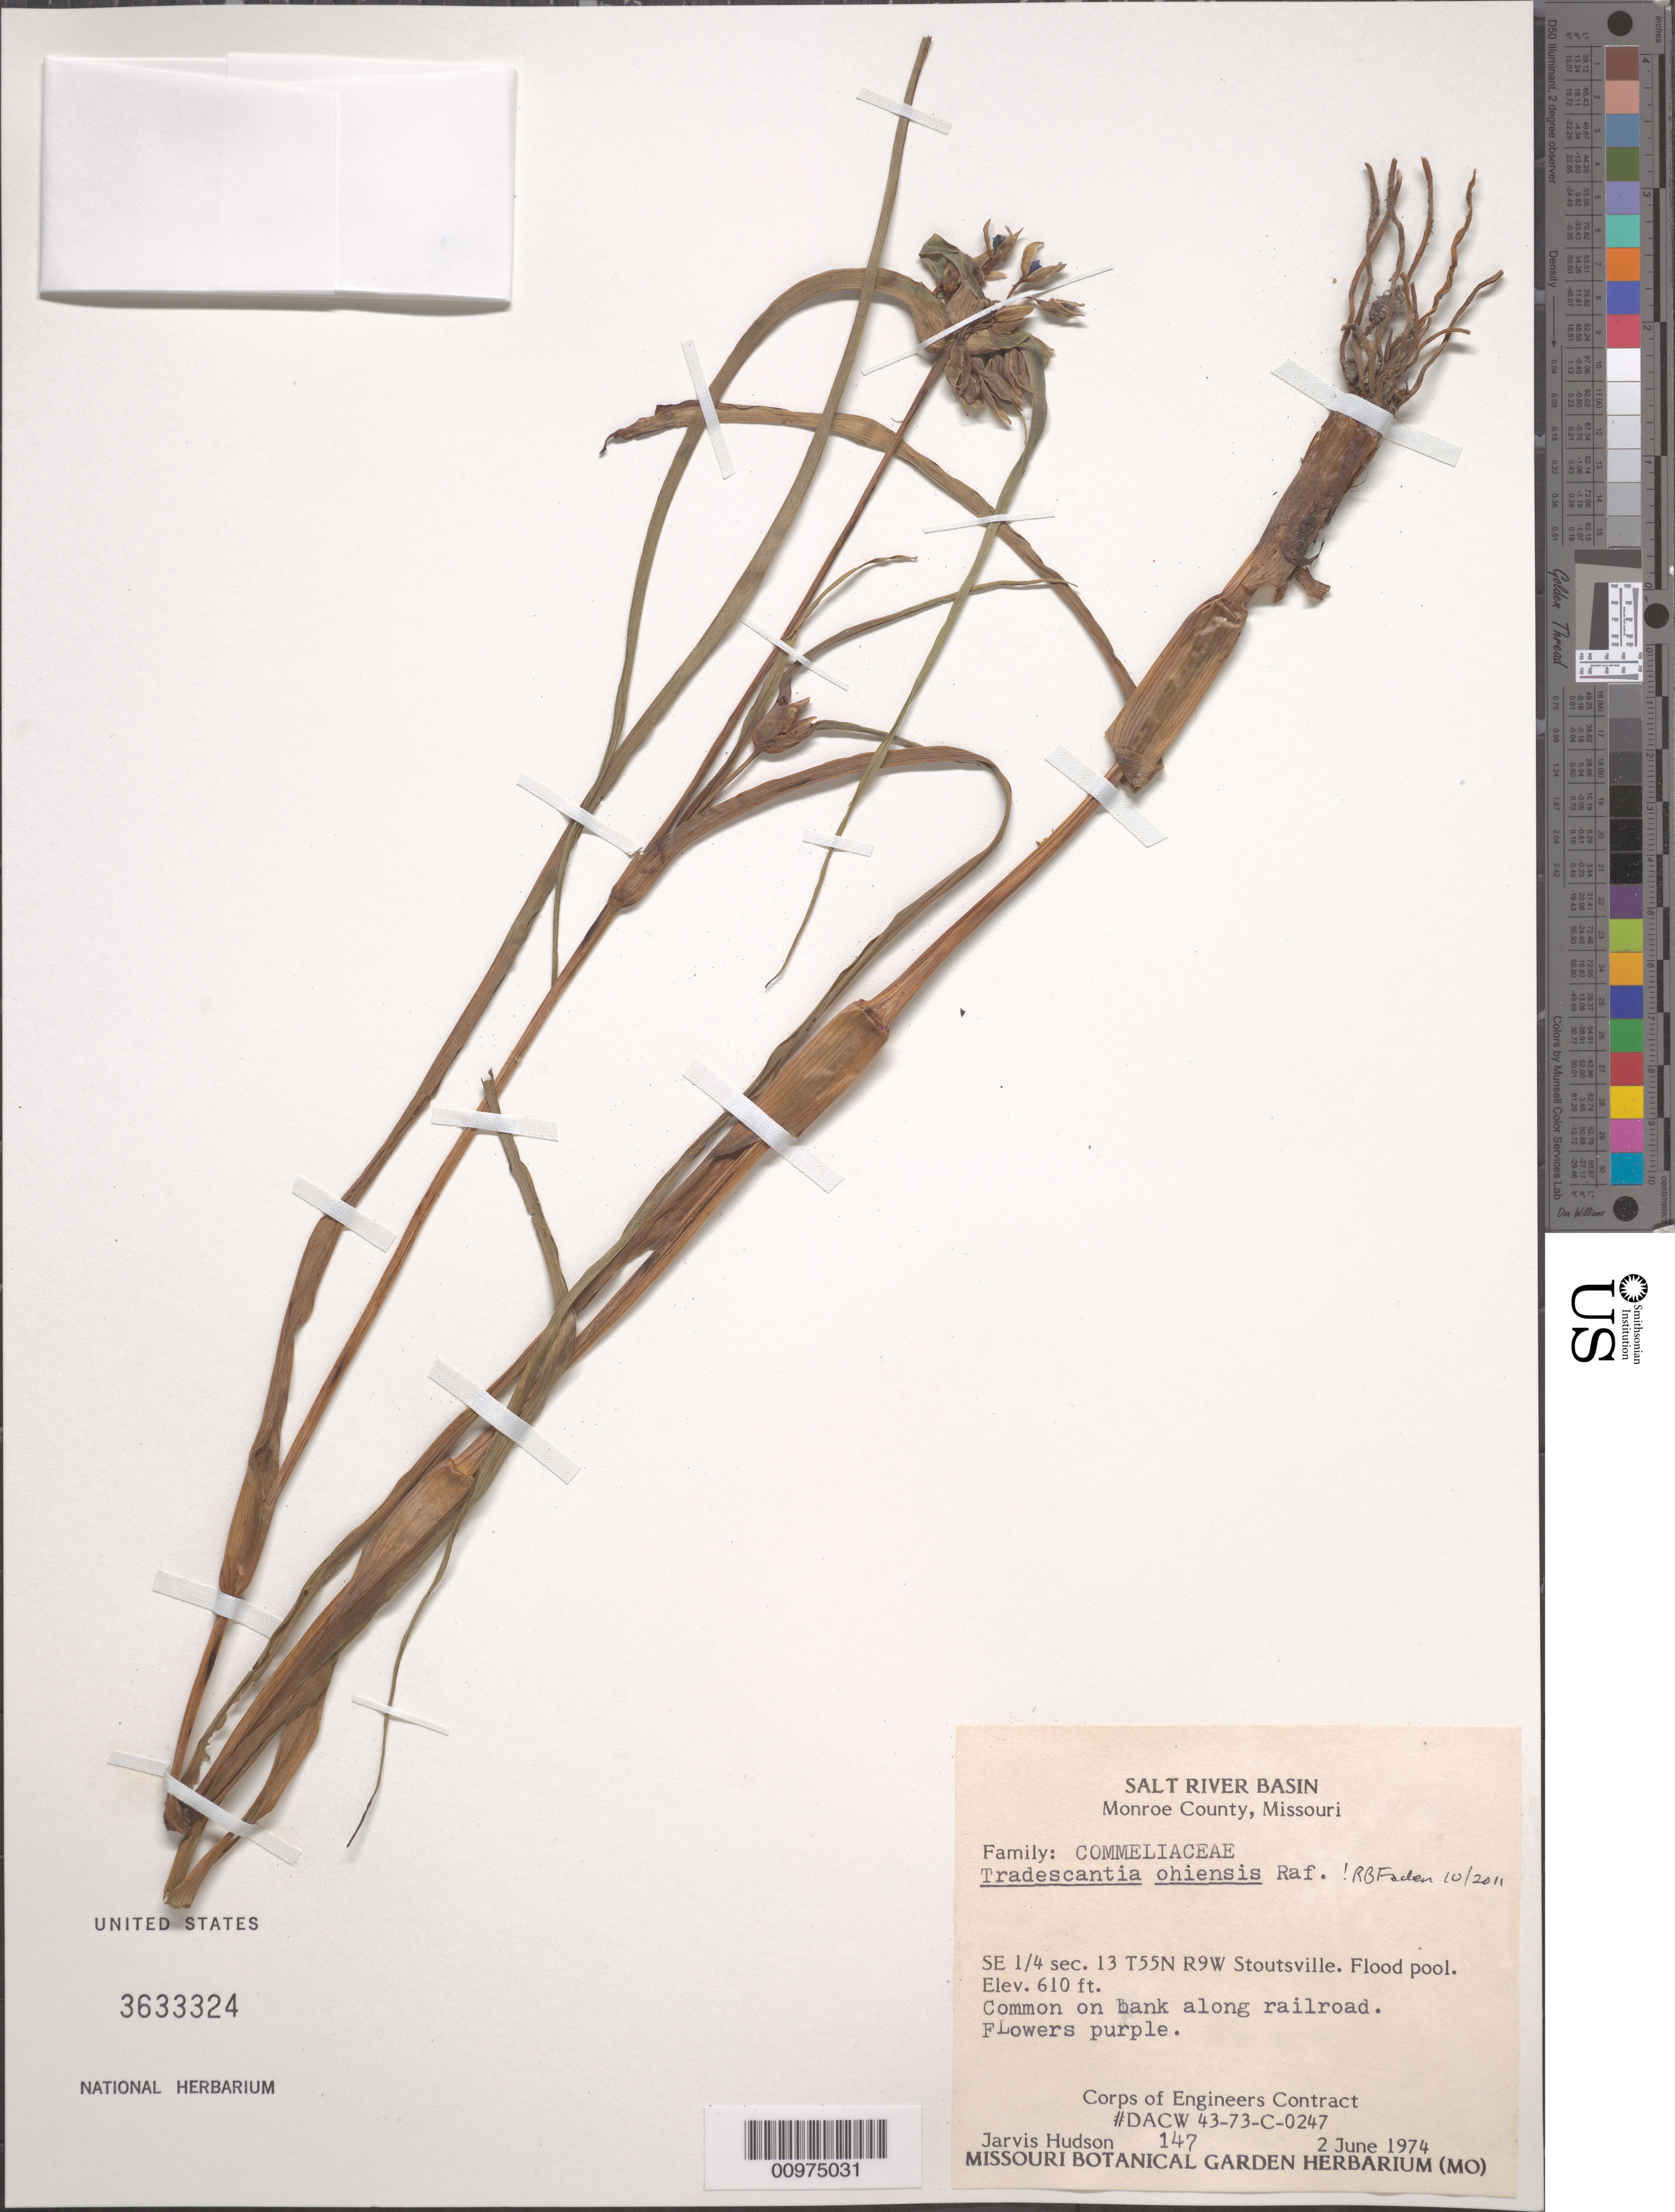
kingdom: Plantae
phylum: Tracheophyta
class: Liliopsida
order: Commelinales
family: Commelinaceae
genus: Tradescantia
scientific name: Tradescantia ohiensis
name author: Raf.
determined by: Faden, Robert B., (US), Smithsonian Institution - National Museum of Natural History (UNITED STATES)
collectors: J. Hudson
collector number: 147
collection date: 1974-06-02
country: United States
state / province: Missouri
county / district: Monroe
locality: Salt River Basin. SE ¼ sec. 13 T55N R9W. Stoutsville. Flood pool.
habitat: Flood pool. Common on bank along railroad.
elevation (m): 186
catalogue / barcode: US 3633324